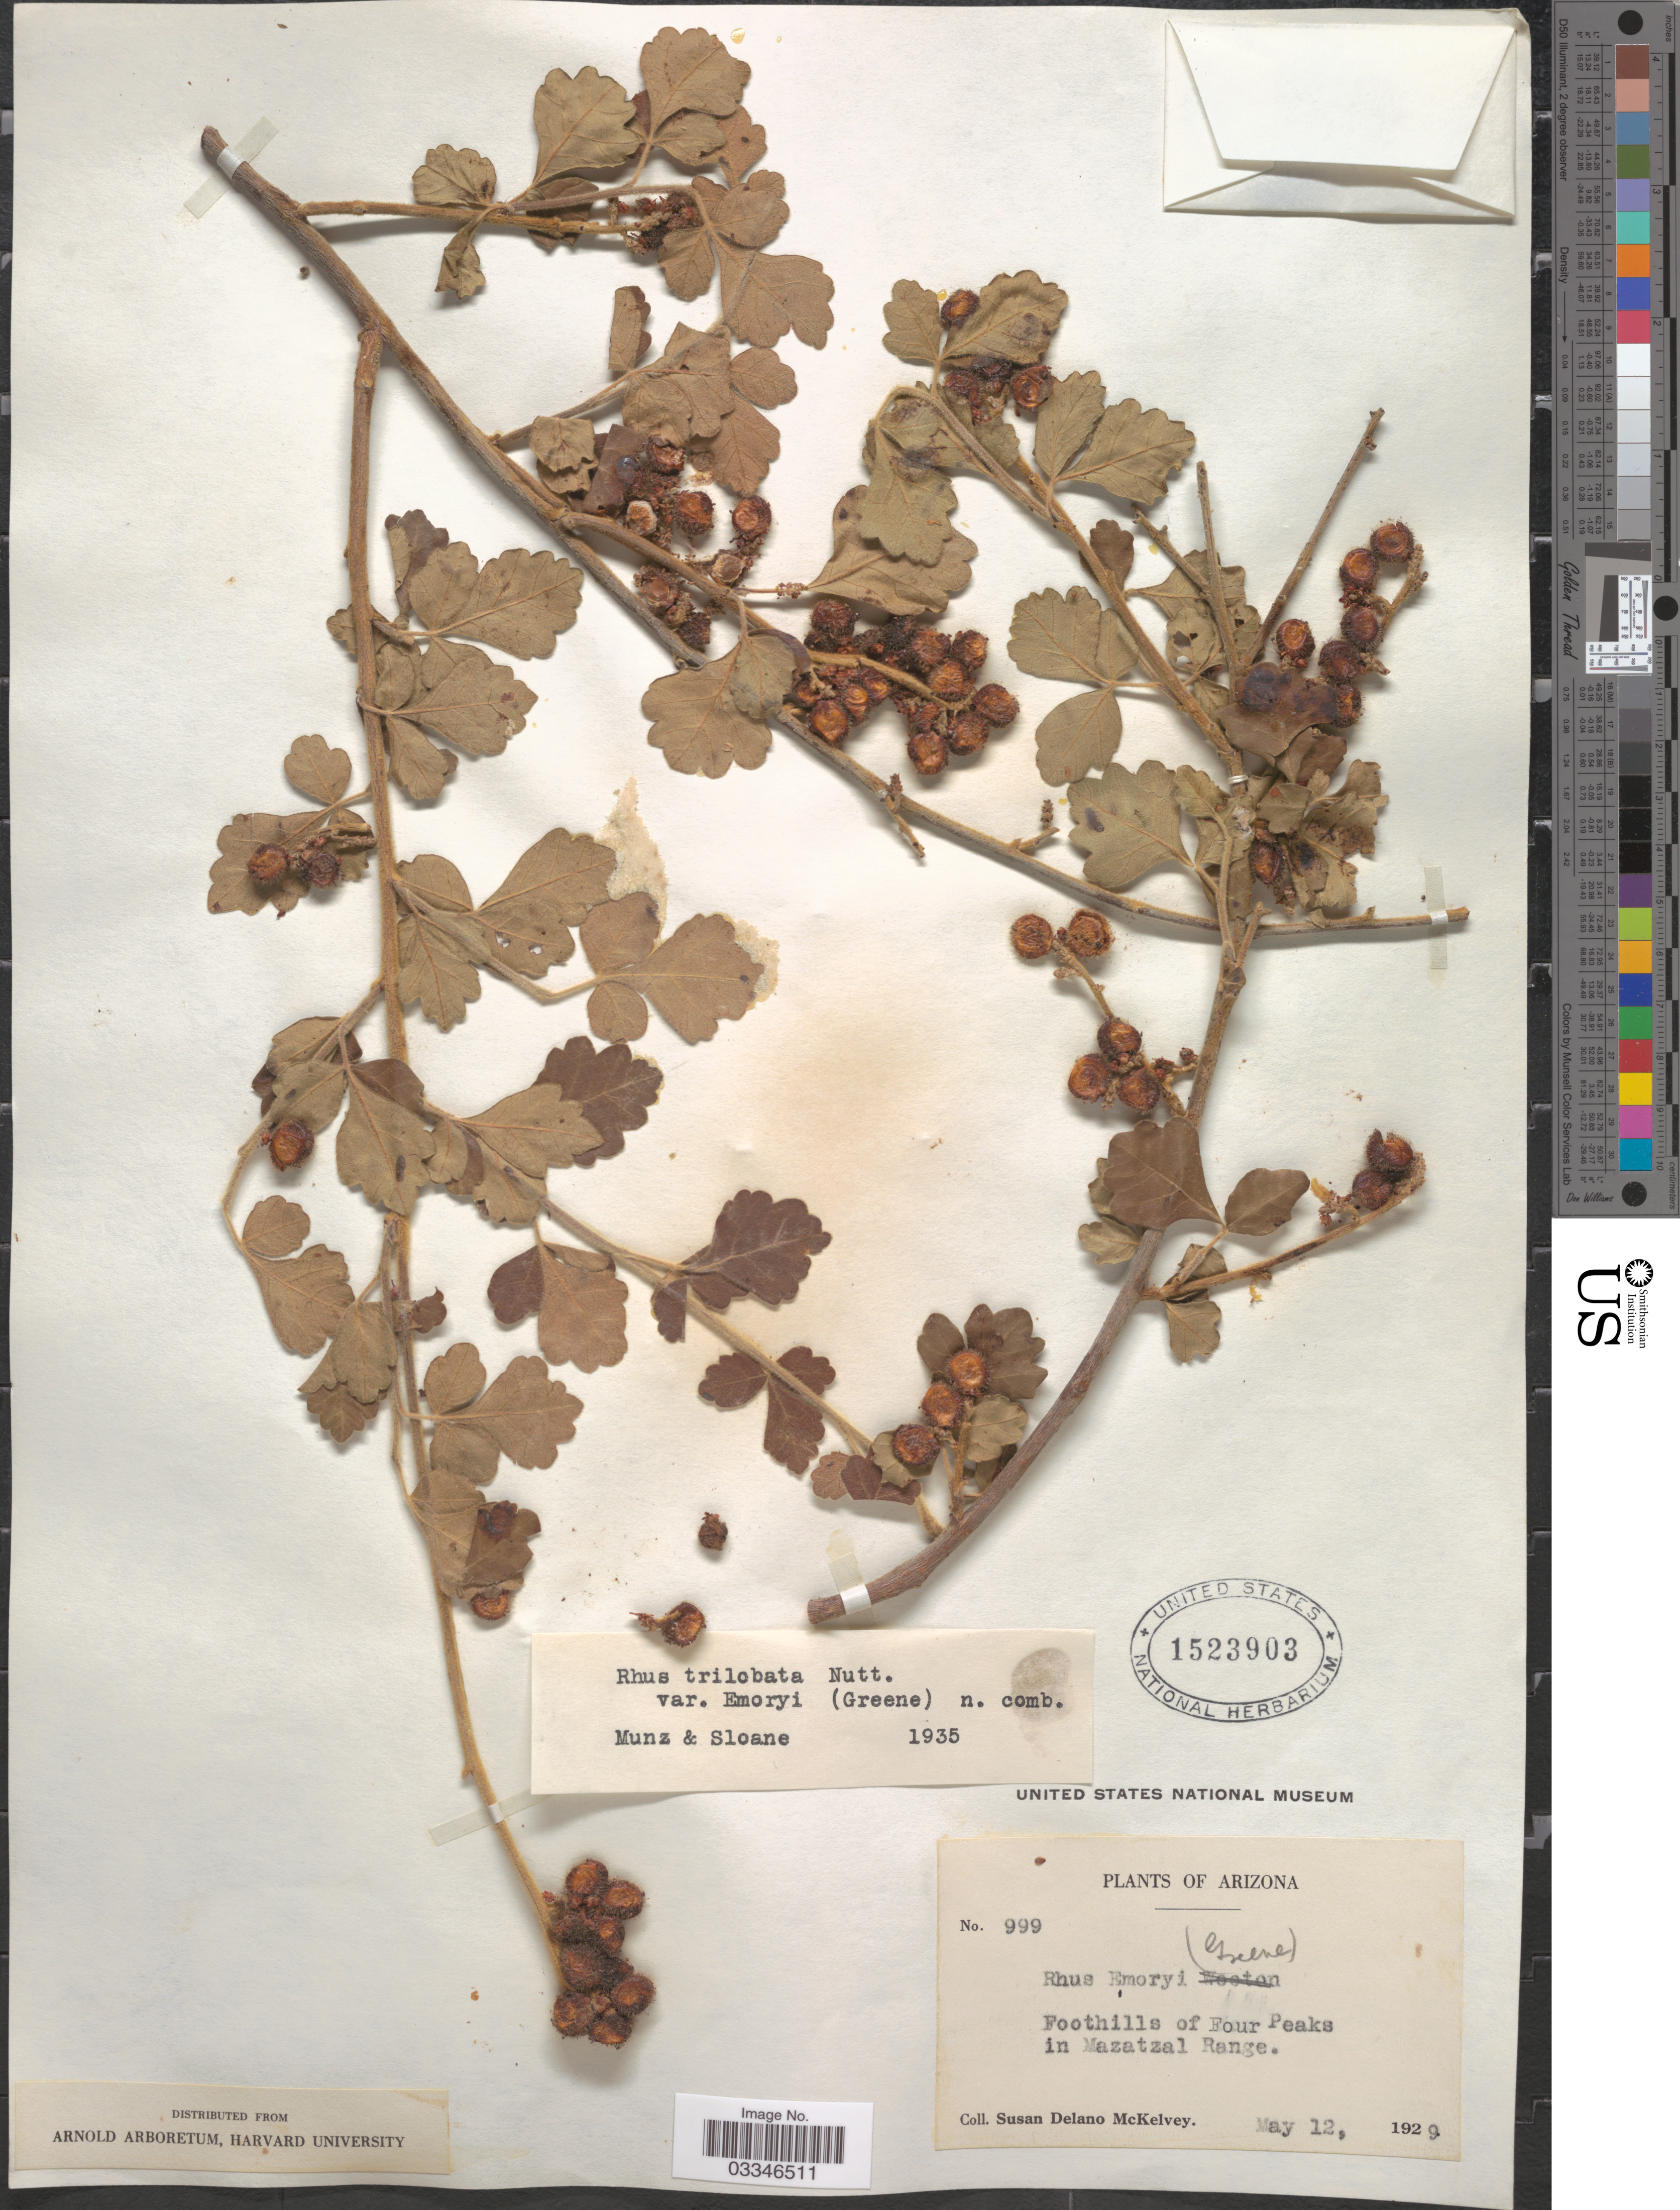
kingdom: Plantae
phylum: Tracheophyta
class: Magnoliopsida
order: Sapindales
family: Anacardiaceae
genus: Rhus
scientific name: Rhus trilobata var. pilosissima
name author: Engl.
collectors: S. A. McKelvey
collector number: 999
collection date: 1929-05-12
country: United States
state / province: Arizona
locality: Foothills of Four Peaks in Mazatzal Range.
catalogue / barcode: US 1523903